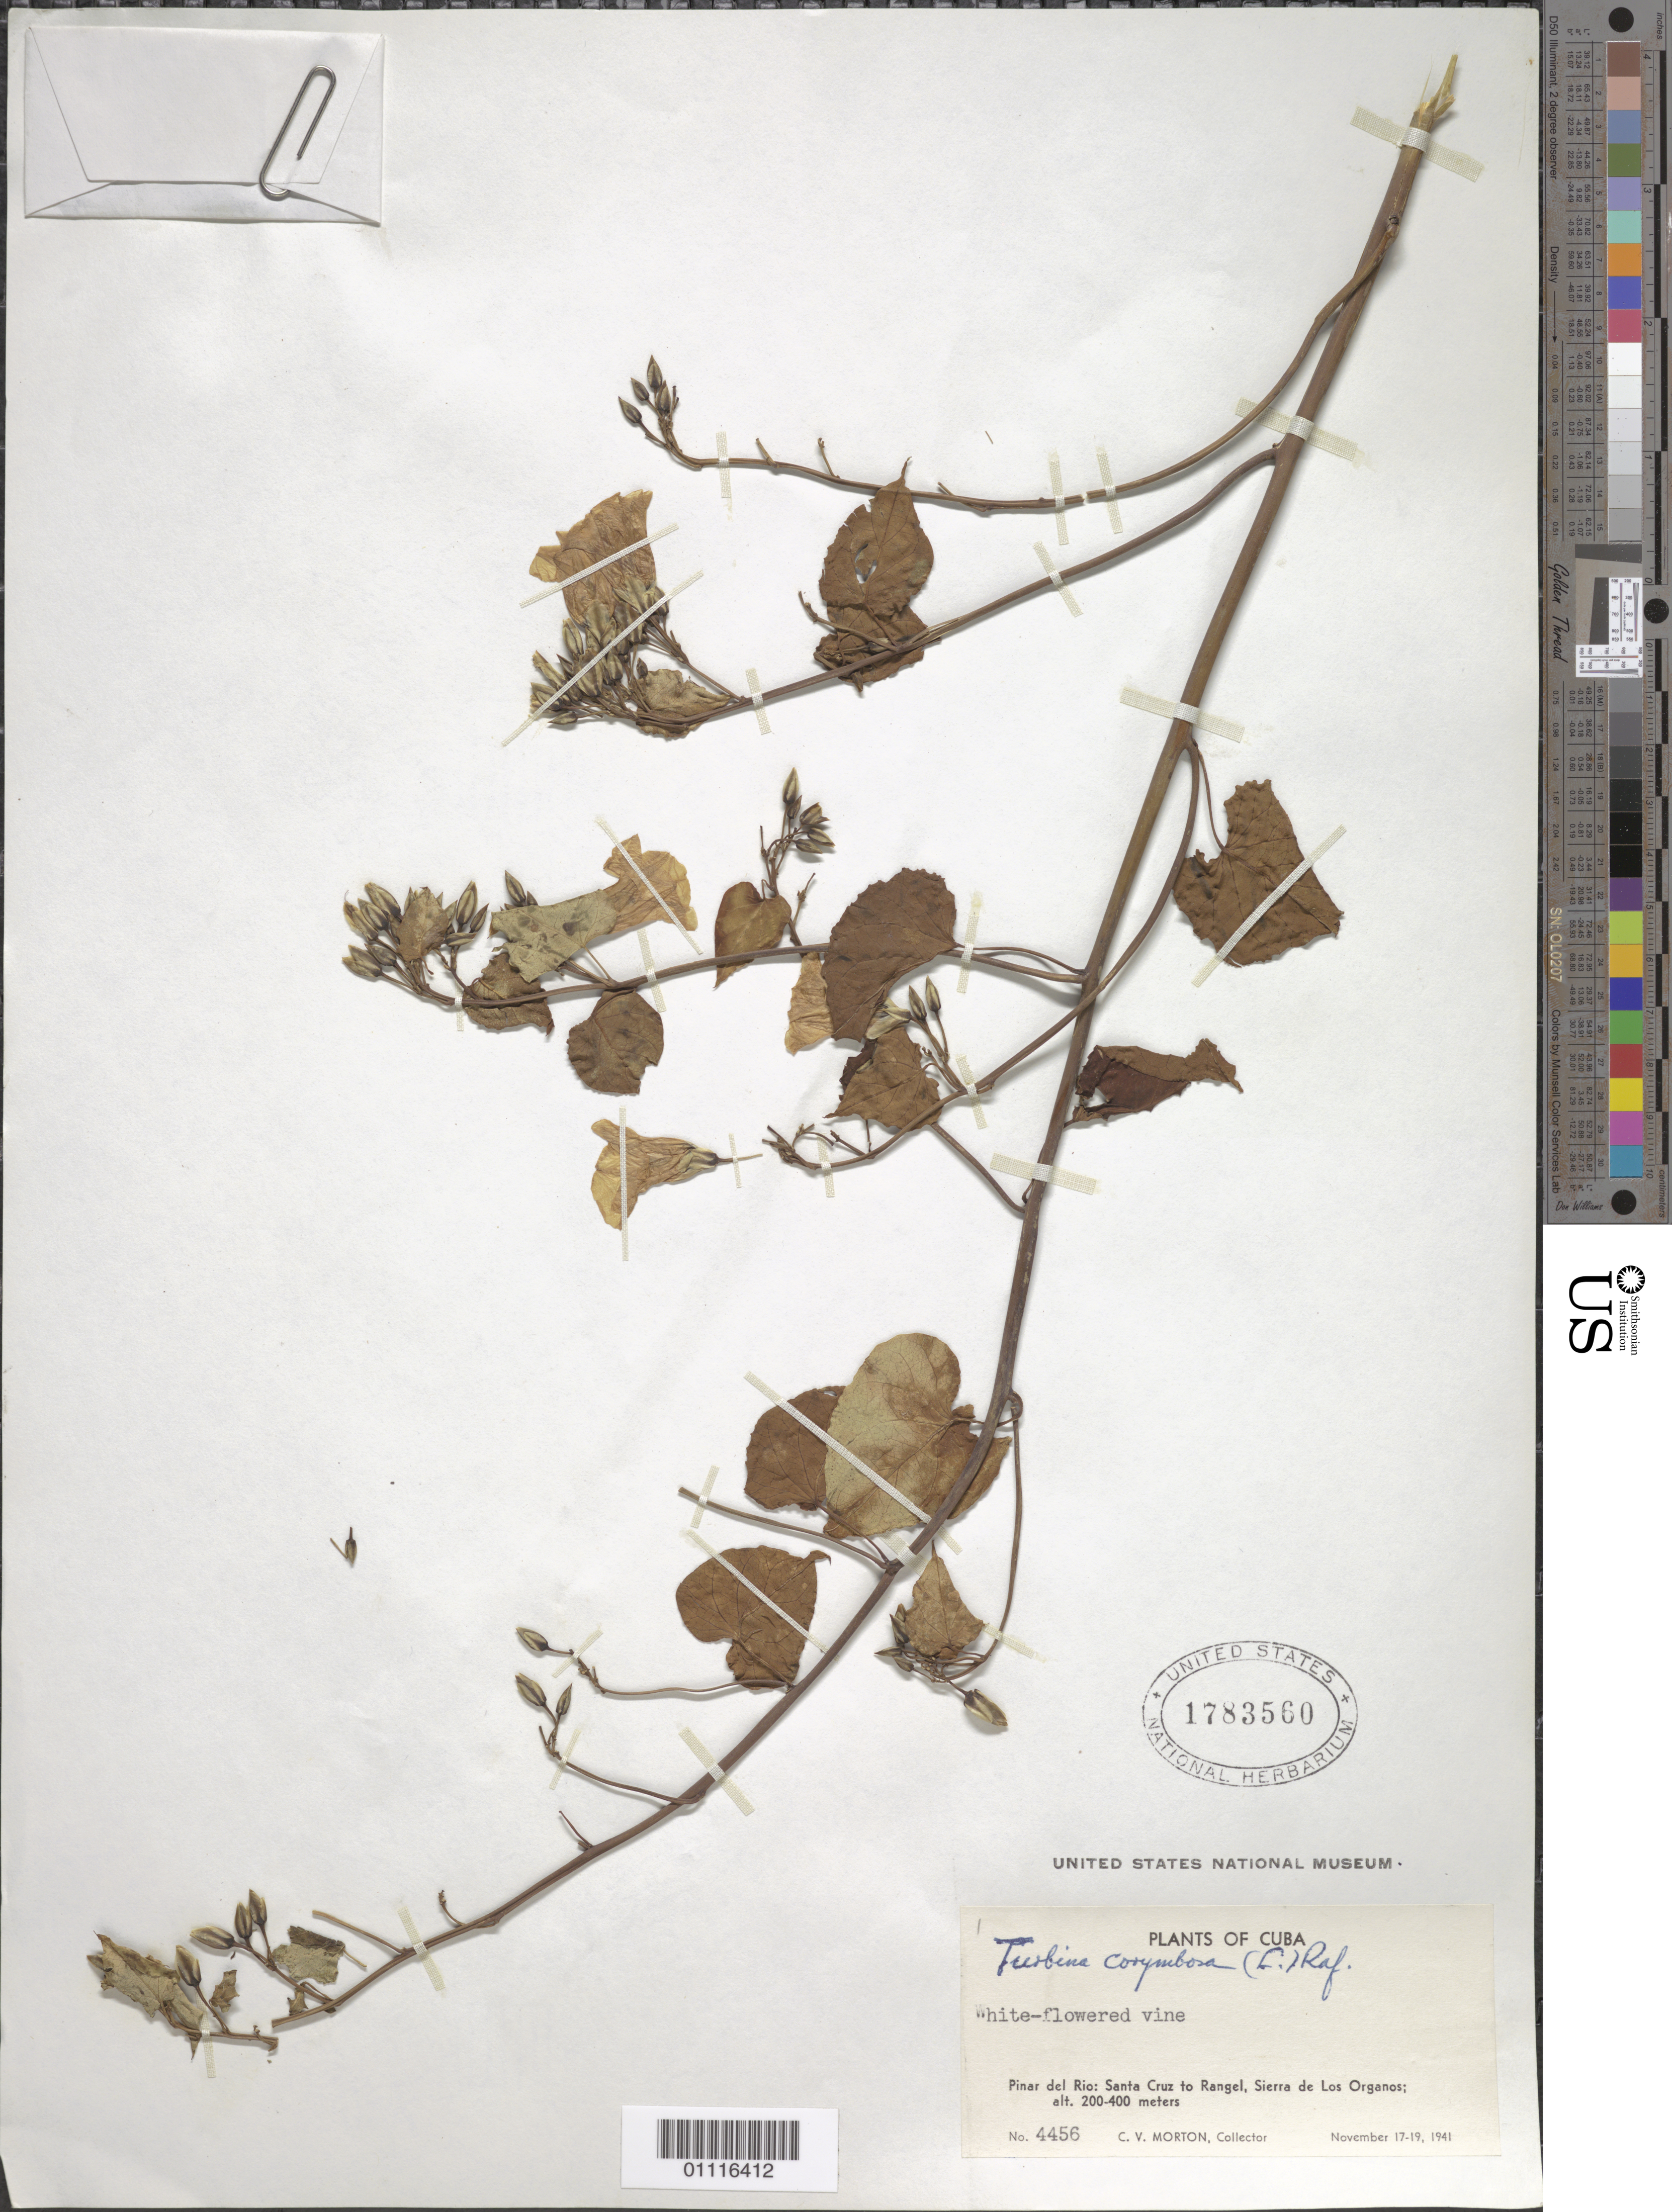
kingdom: Plantae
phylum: Tracheophyta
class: Magnoliopsida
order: Solanales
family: Convolvulaceae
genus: Turbina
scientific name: Turbina corymbosa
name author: (L.) Raf.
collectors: C. V. Morton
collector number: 4456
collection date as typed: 17 Nov 1941 to 19 Nov 1941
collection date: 1941-11-17/1941-11-19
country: Cuba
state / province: Pinar del Rio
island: Cuba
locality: Santa Cruz to Rangel, Sierra de Los Organos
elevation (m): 200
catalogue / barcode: US 1783560